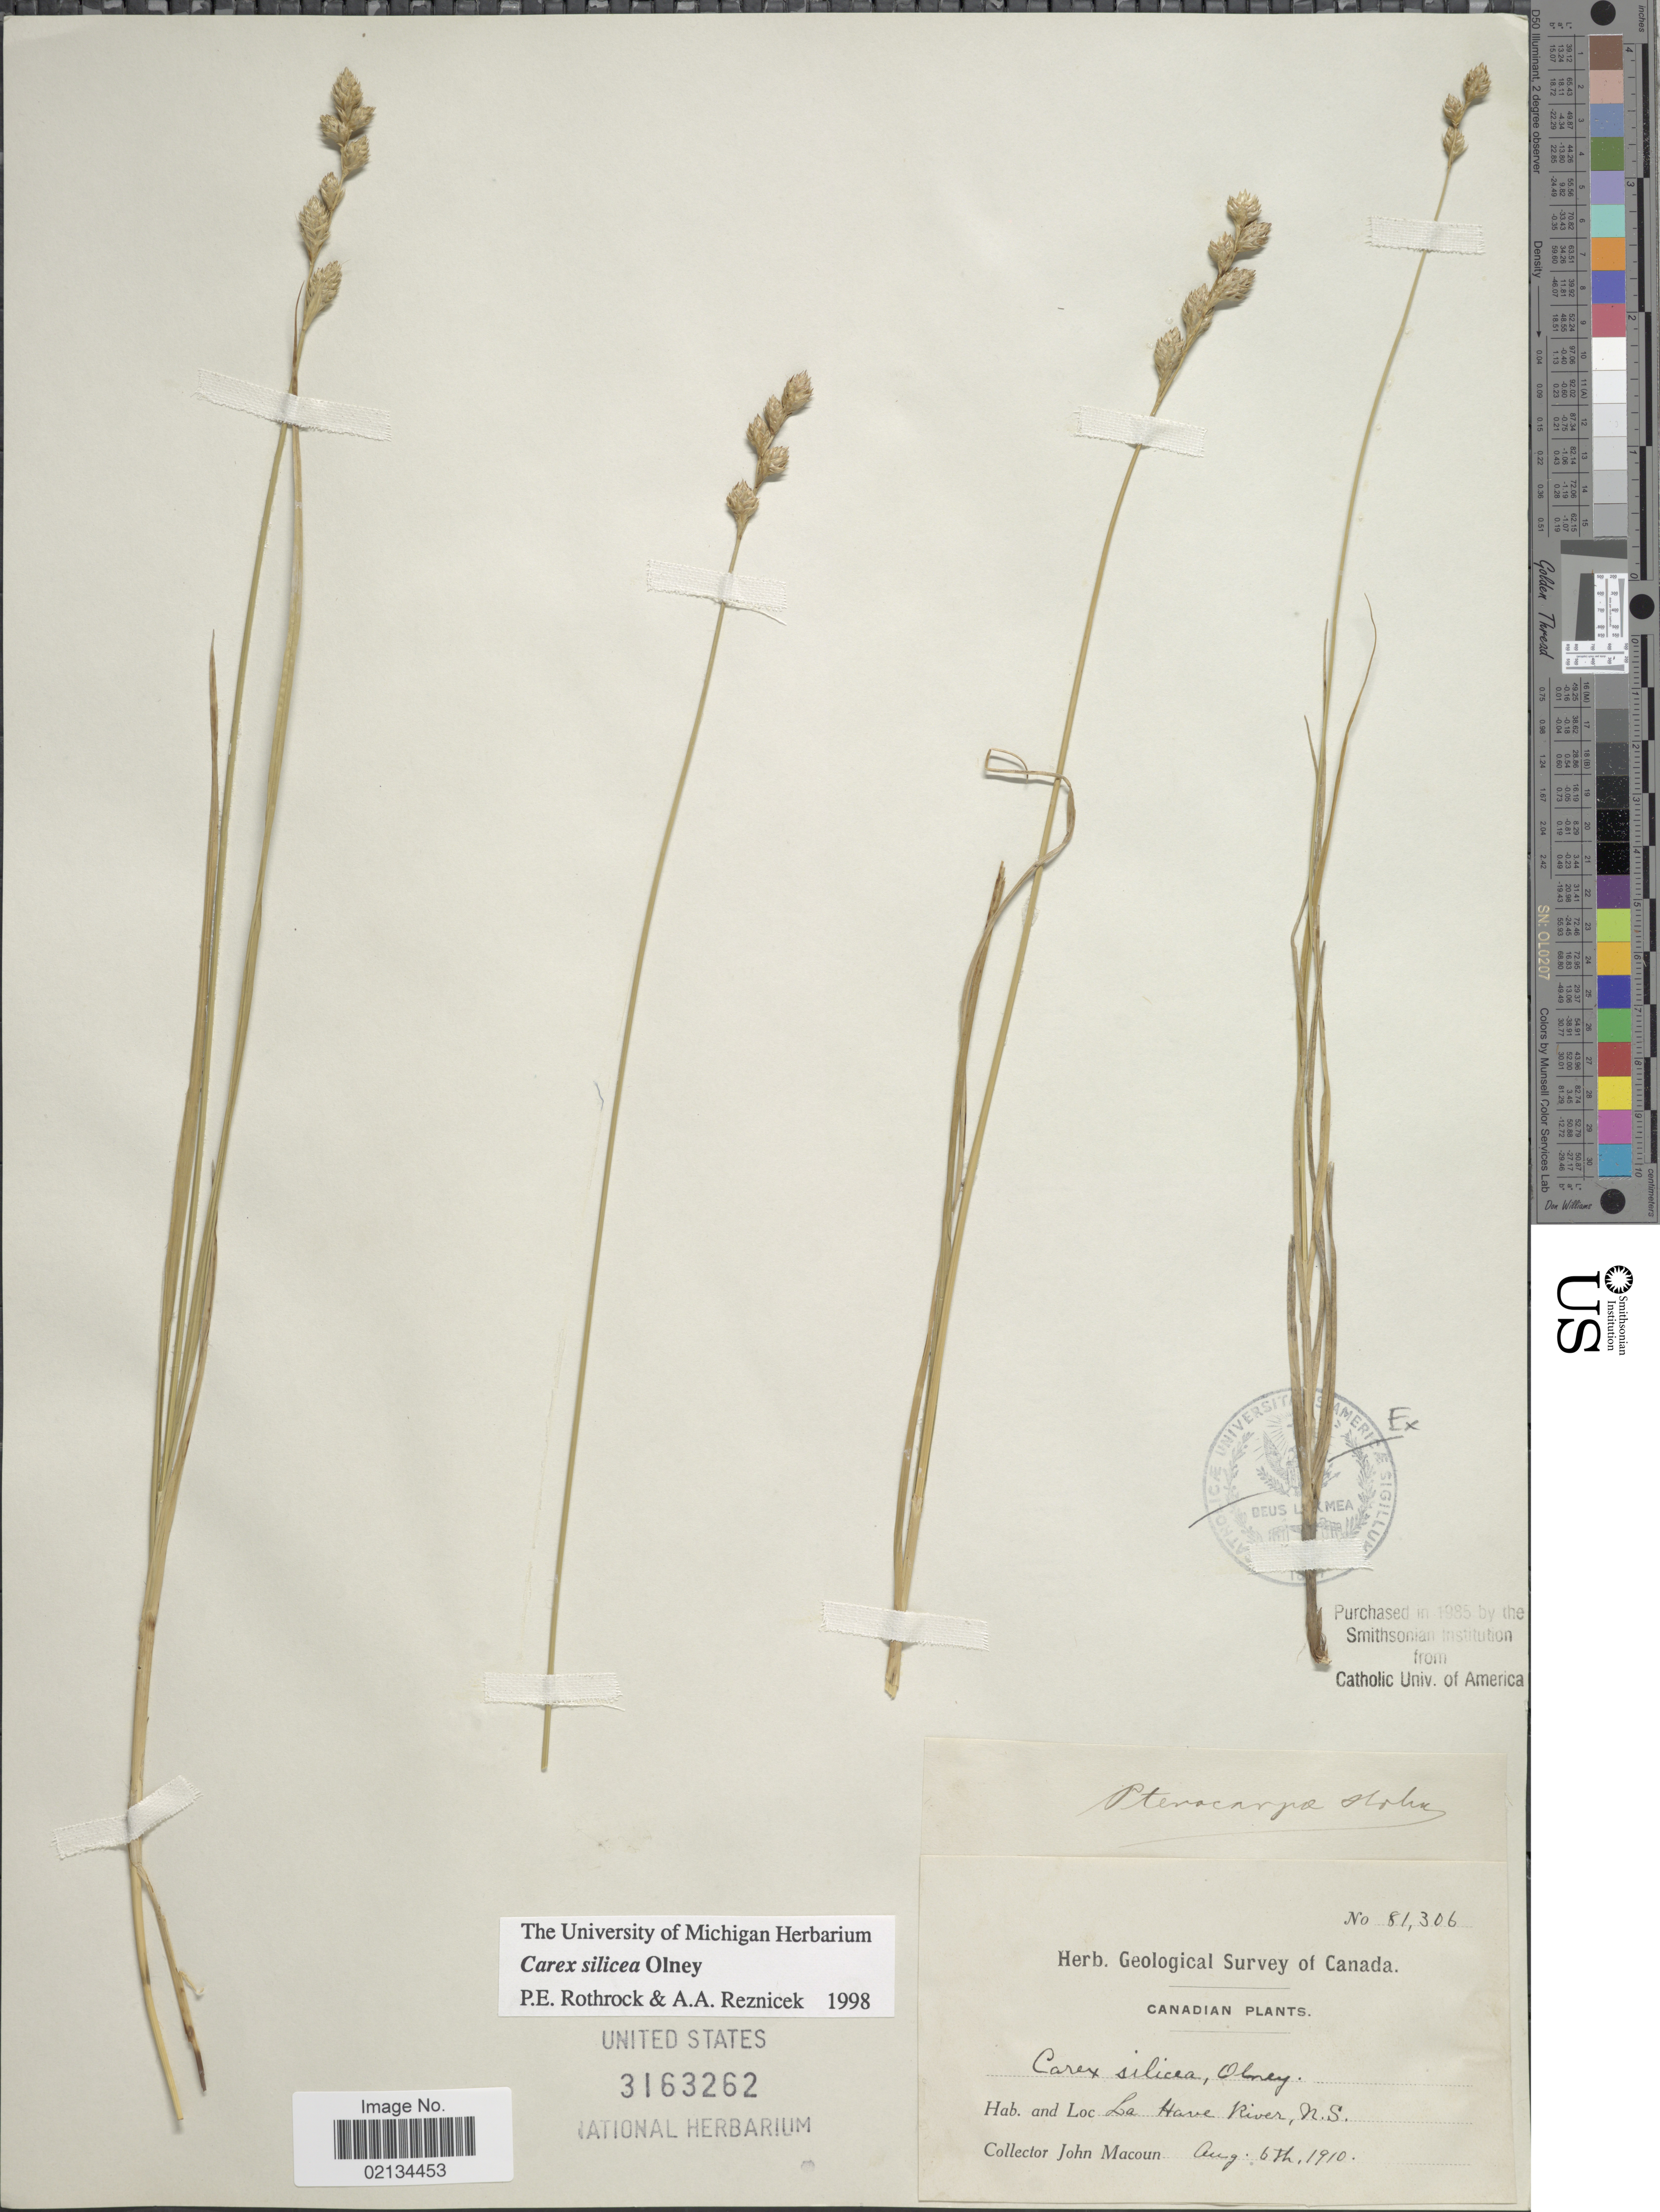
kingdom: Plantae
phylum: Tracheophyta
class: Liliopsida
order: Poales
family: Cyperaceae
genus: Carex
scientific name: Carex silicea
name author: Olney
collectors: J. Macoun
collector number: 81306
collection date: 1910-08-06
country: Canada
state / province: Nova Scotia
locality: La Have River.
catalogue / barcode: US 3163262